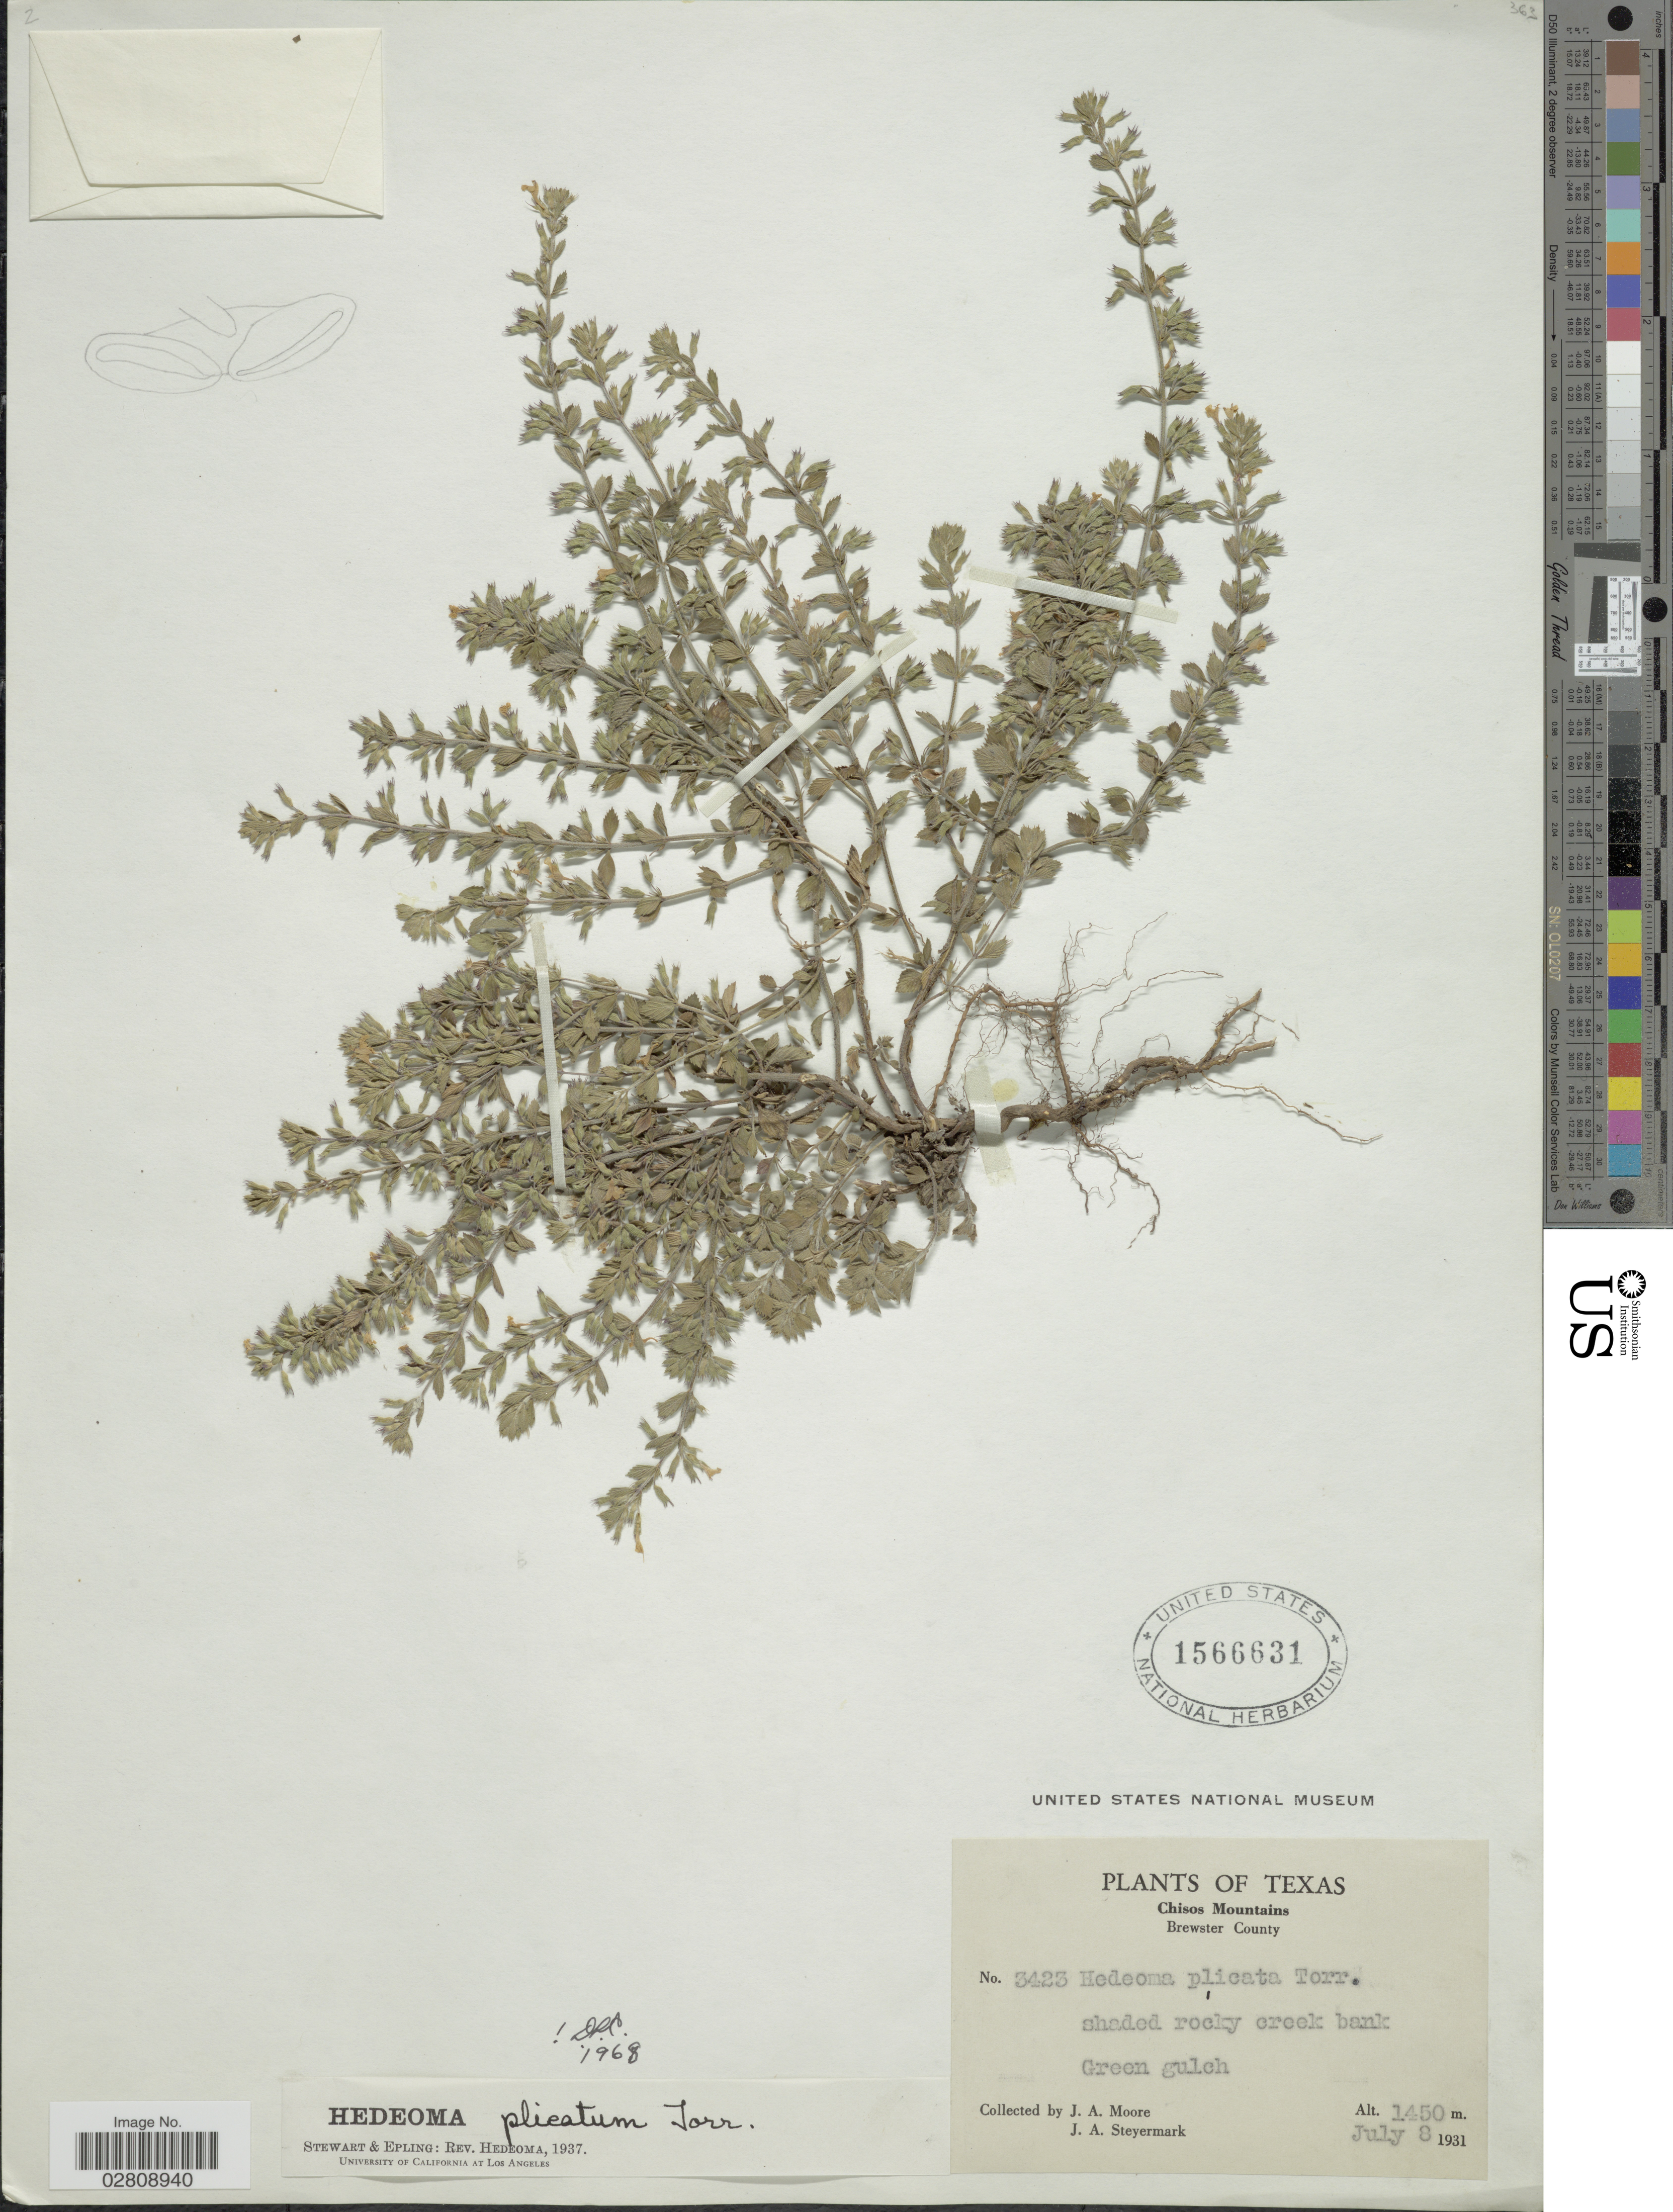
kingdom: Plantae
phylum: Tracheophyta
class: Magnoliopsida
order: Lamiales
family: Lamiaceae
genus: Hedeoma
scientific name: Hedeoma plicatum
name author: Torr. in Emory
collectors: J. A. Moore & J. Steyermark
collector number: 3423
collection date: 1931-07-08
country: United States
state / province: Texas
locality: Chisos Mountains. Brewster County. Green gulch.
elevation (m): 1450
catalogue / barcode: US 1566631